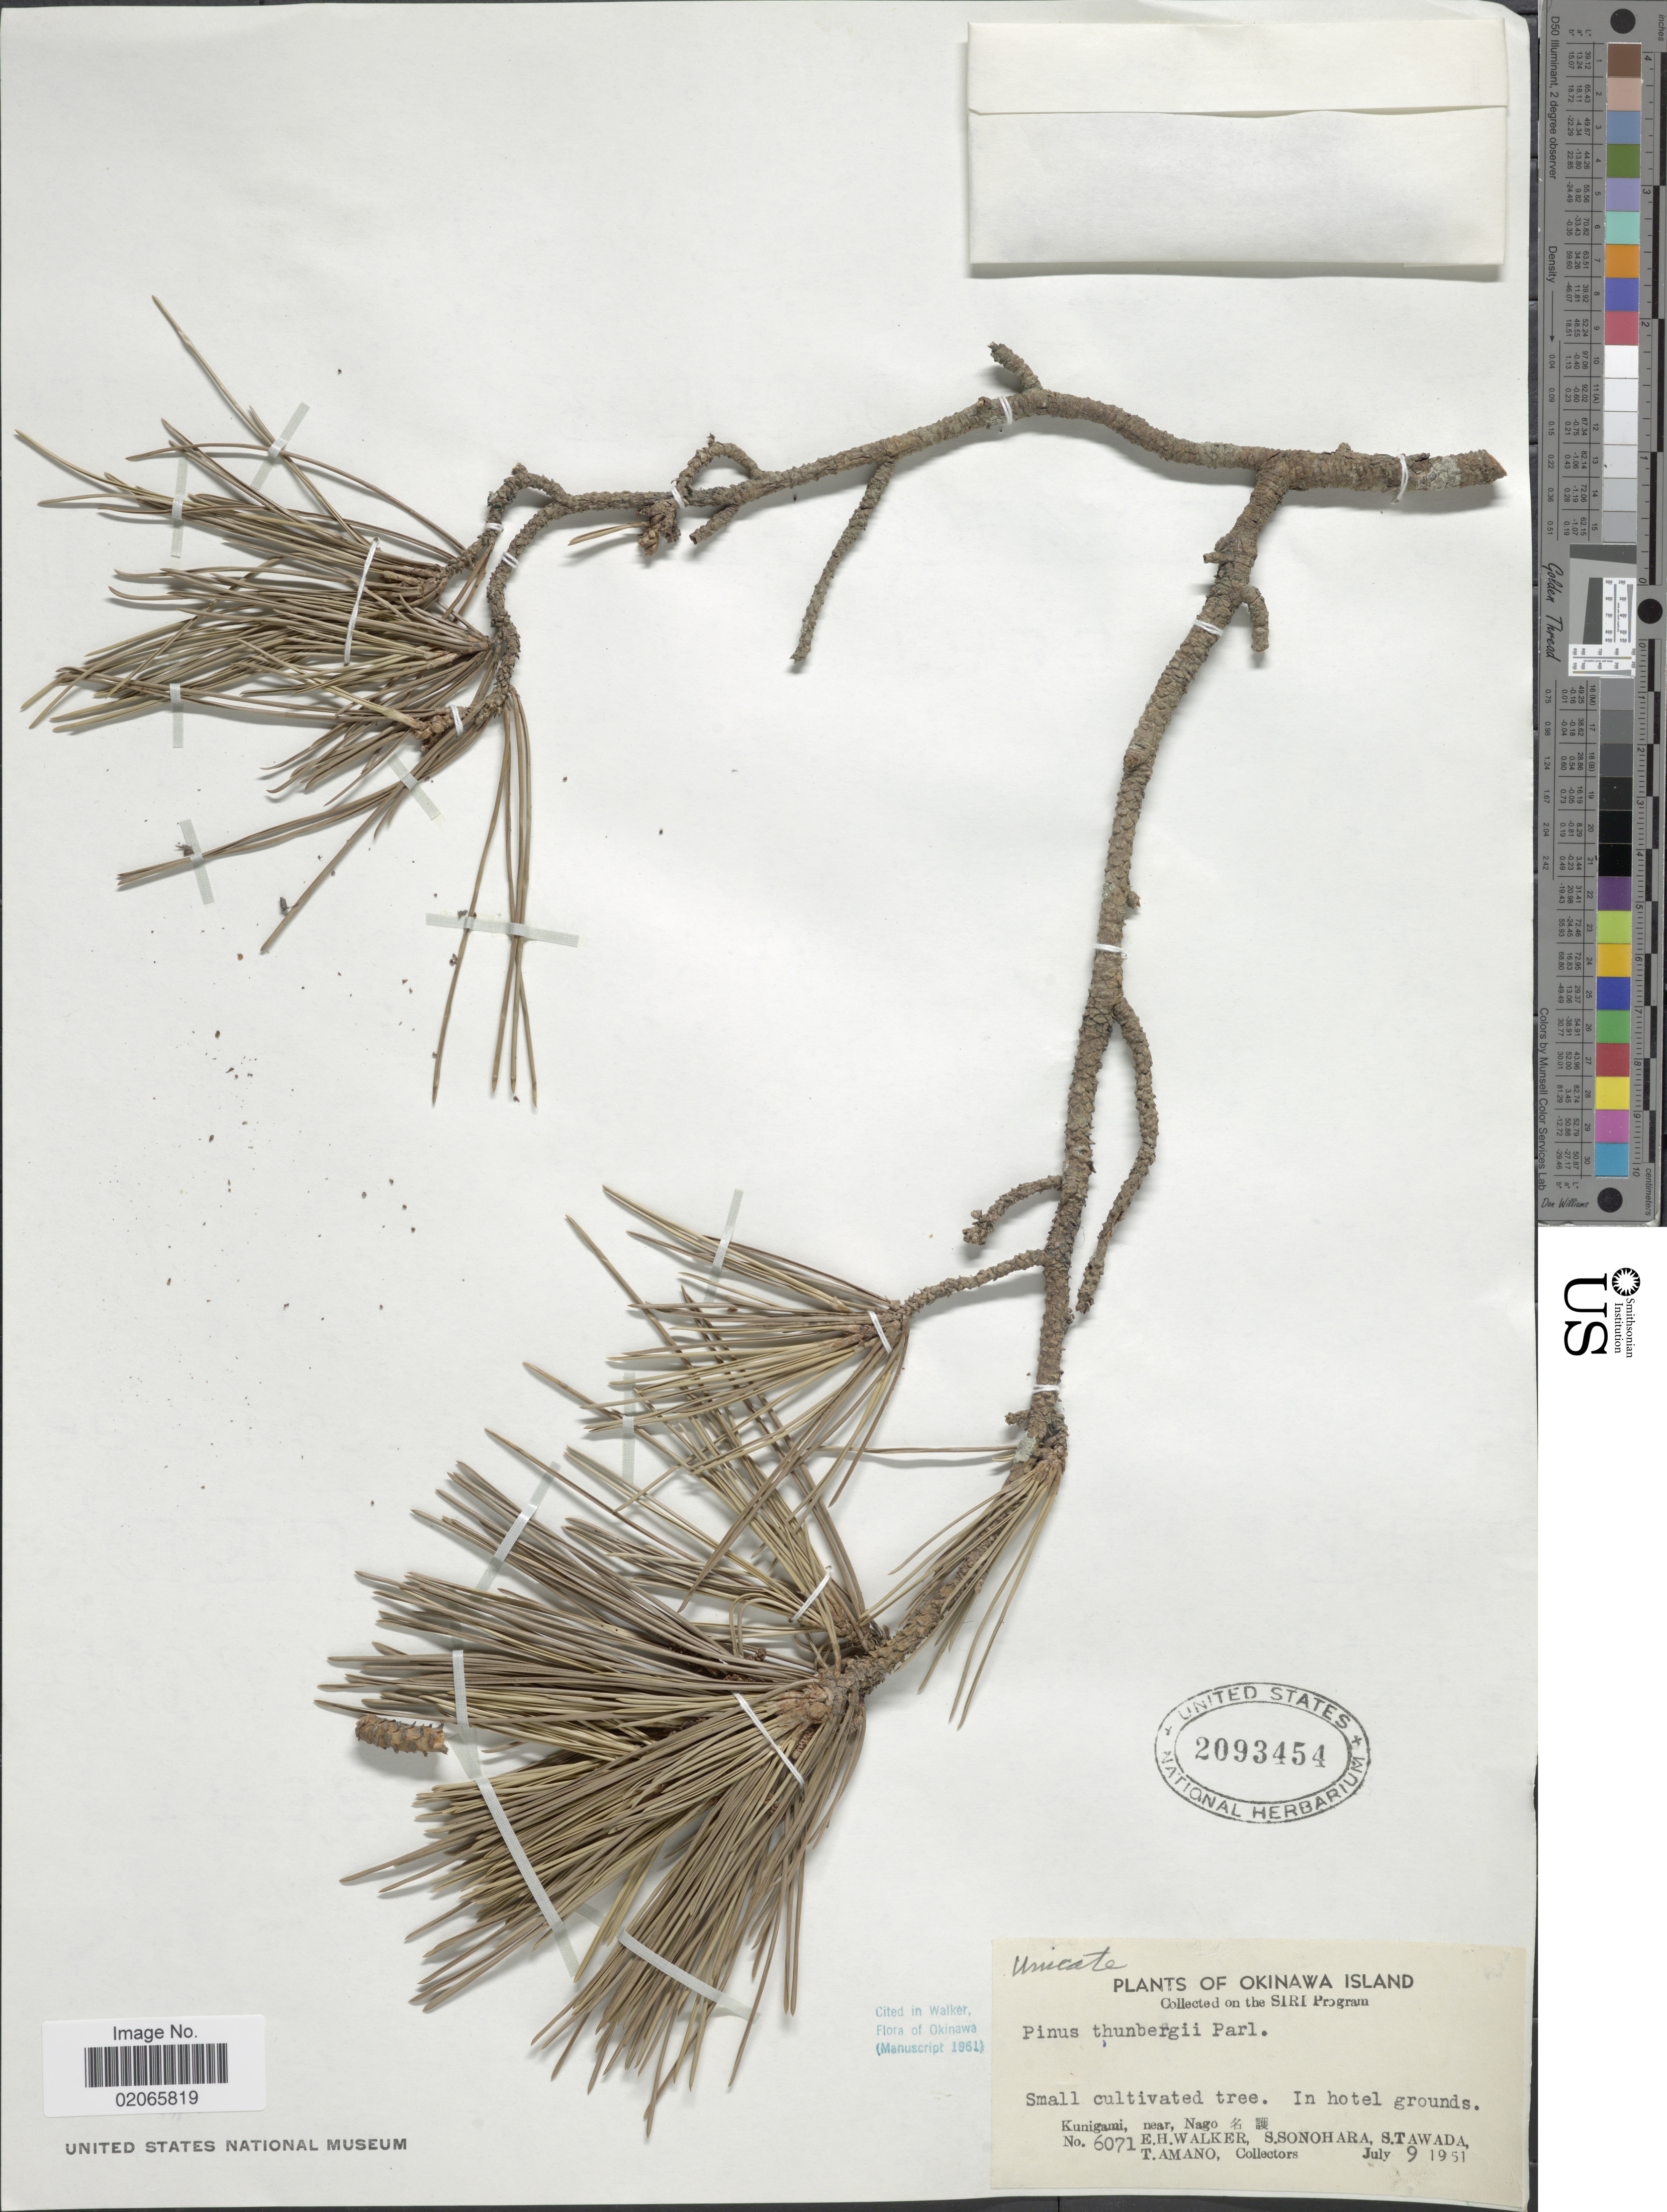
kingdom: Plantae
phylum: Tracheophyta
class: Pinopsida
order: Pinales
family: Pinaceae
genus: Pinus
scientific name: Pinus thunbergii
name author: Parl.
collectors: E. H. Walker, S. Sonohara, S. Tawada & T. Amano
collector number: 607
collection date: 1951-07-09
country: Japan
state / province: Okinawa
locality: Okinawa Island, Kunigami, near Nago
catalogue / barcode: US 2093454